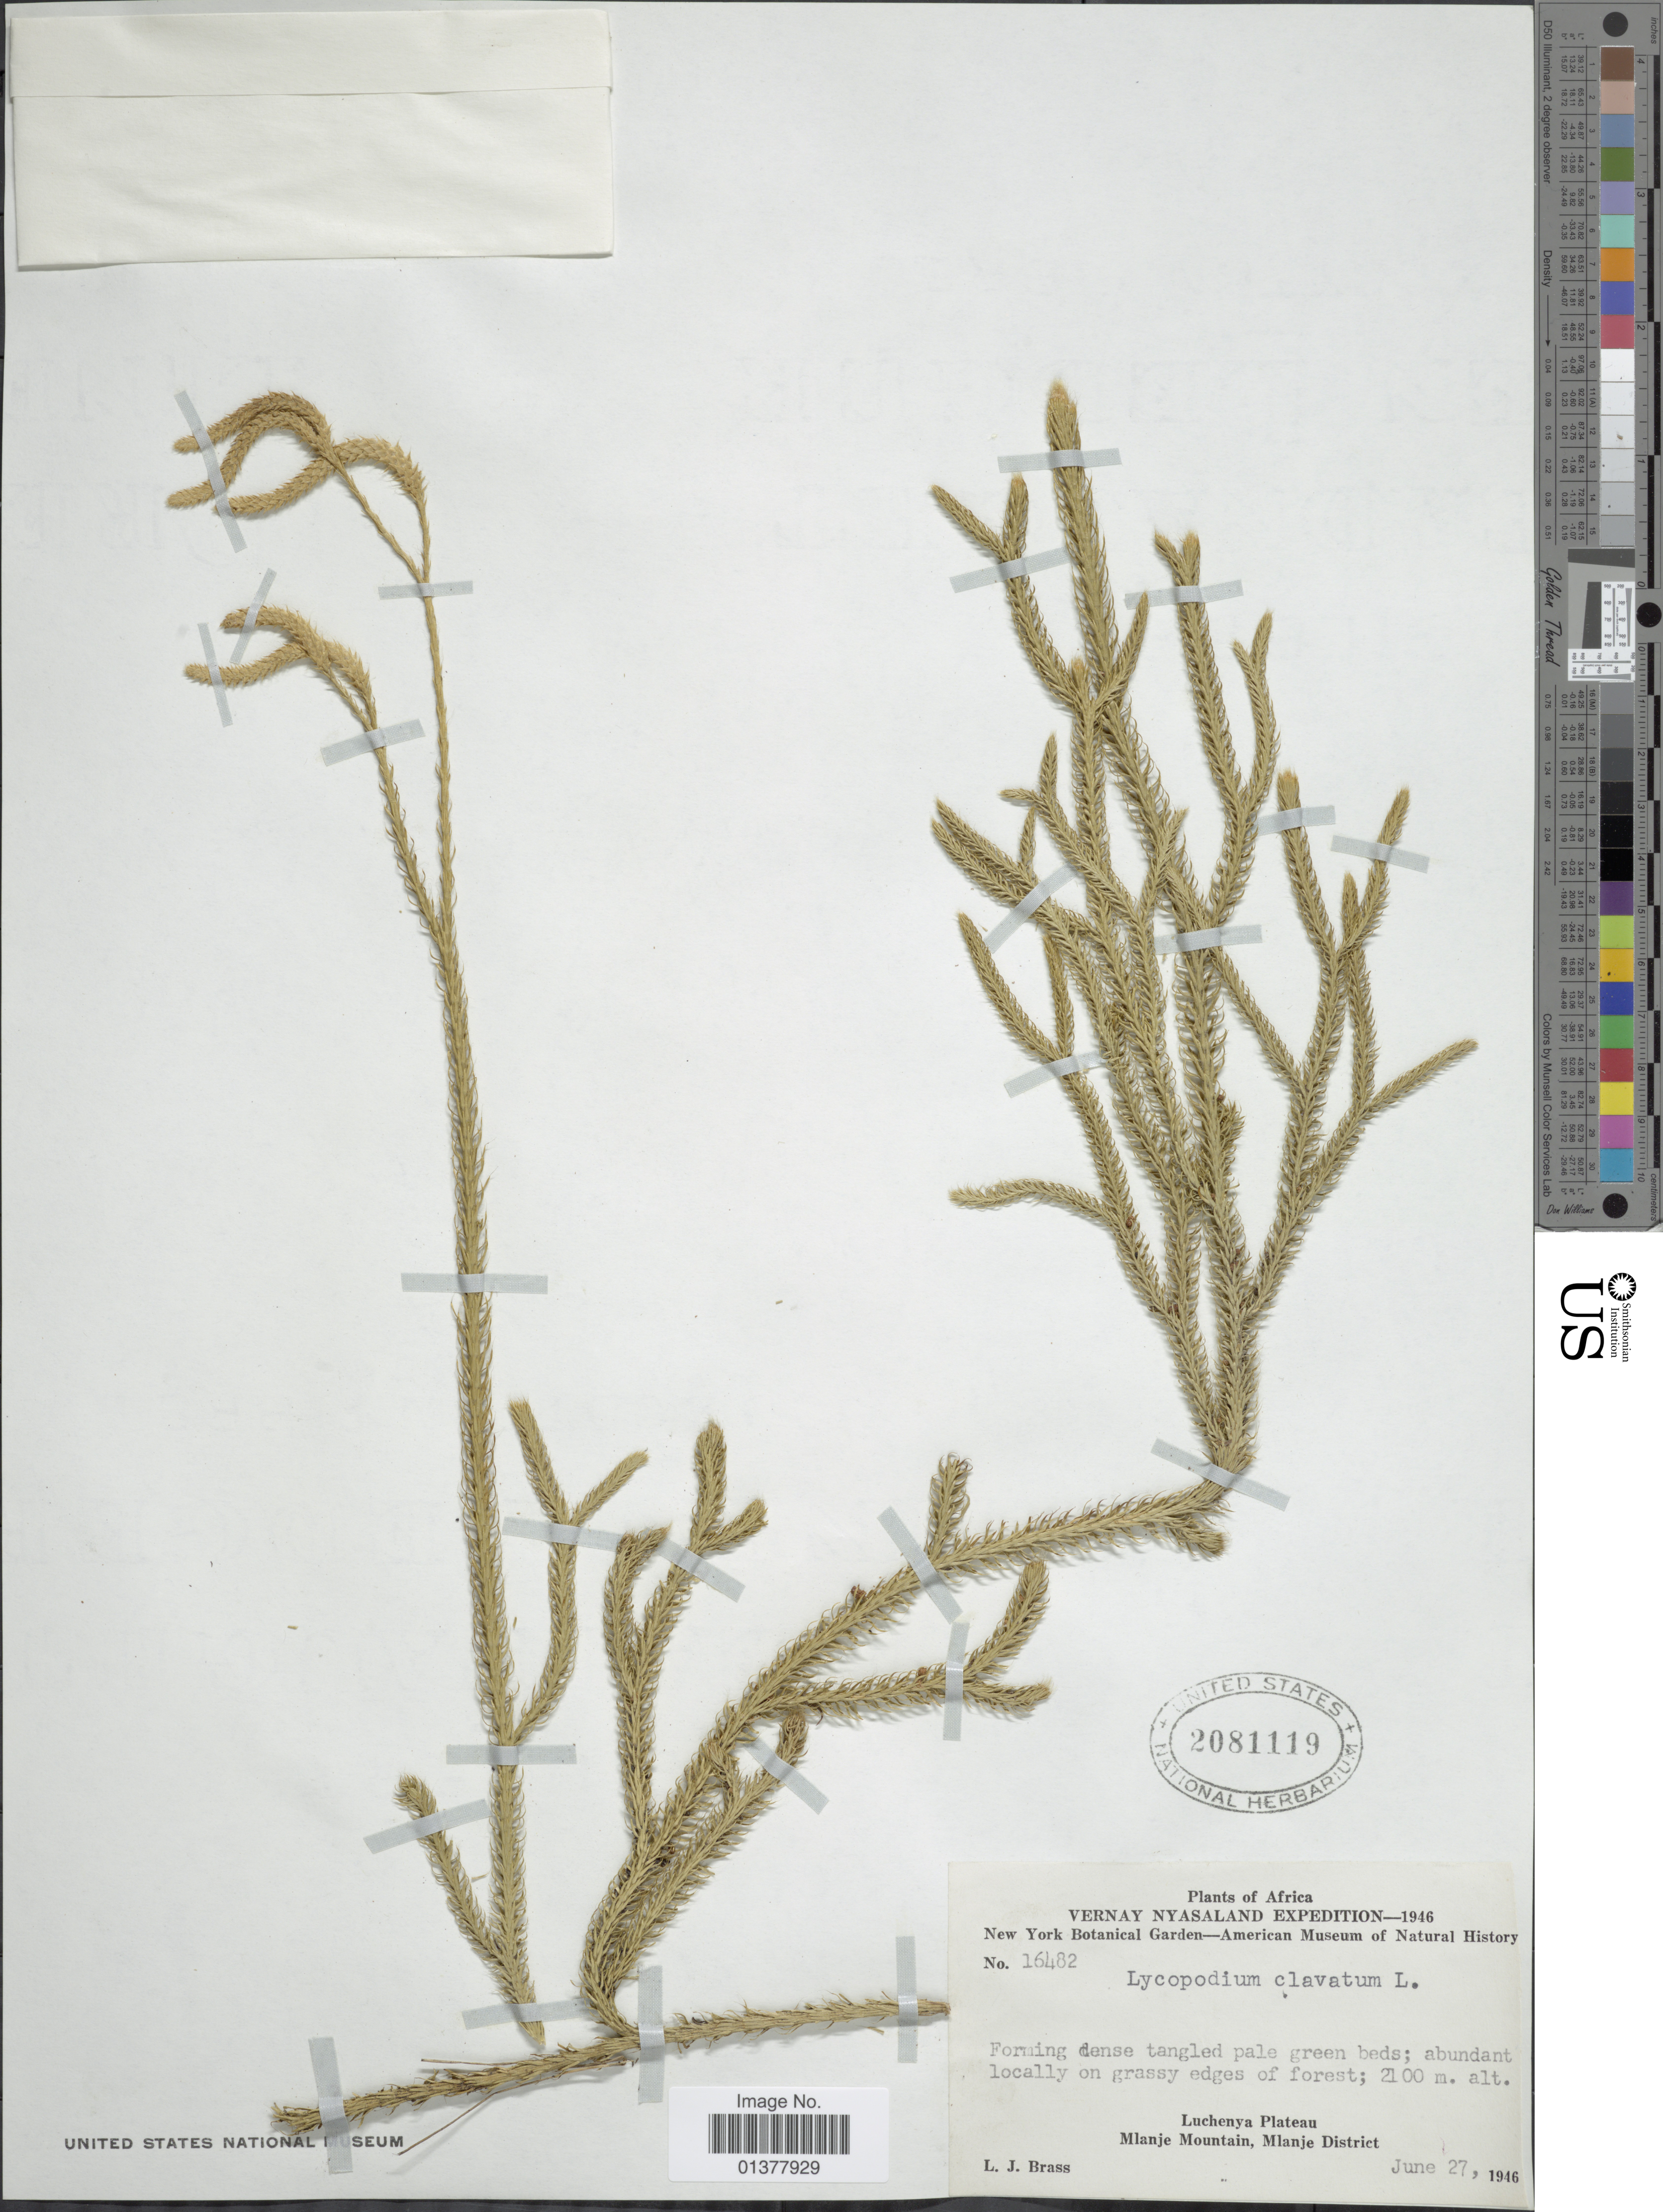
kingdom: Plantae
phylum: Tracheophyta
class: Lycopodiopsida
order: Lycopodiales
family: Lycopodiaceae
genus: Lycopodium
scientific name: Lycopodium clavatum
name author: L.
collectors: L. J. Brass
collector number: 16482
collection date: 1946-06-27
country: Malawi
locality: Luchenya plateau, Mlanje Mountain, Mlanje District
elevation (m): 2100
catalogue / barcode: US 2081119